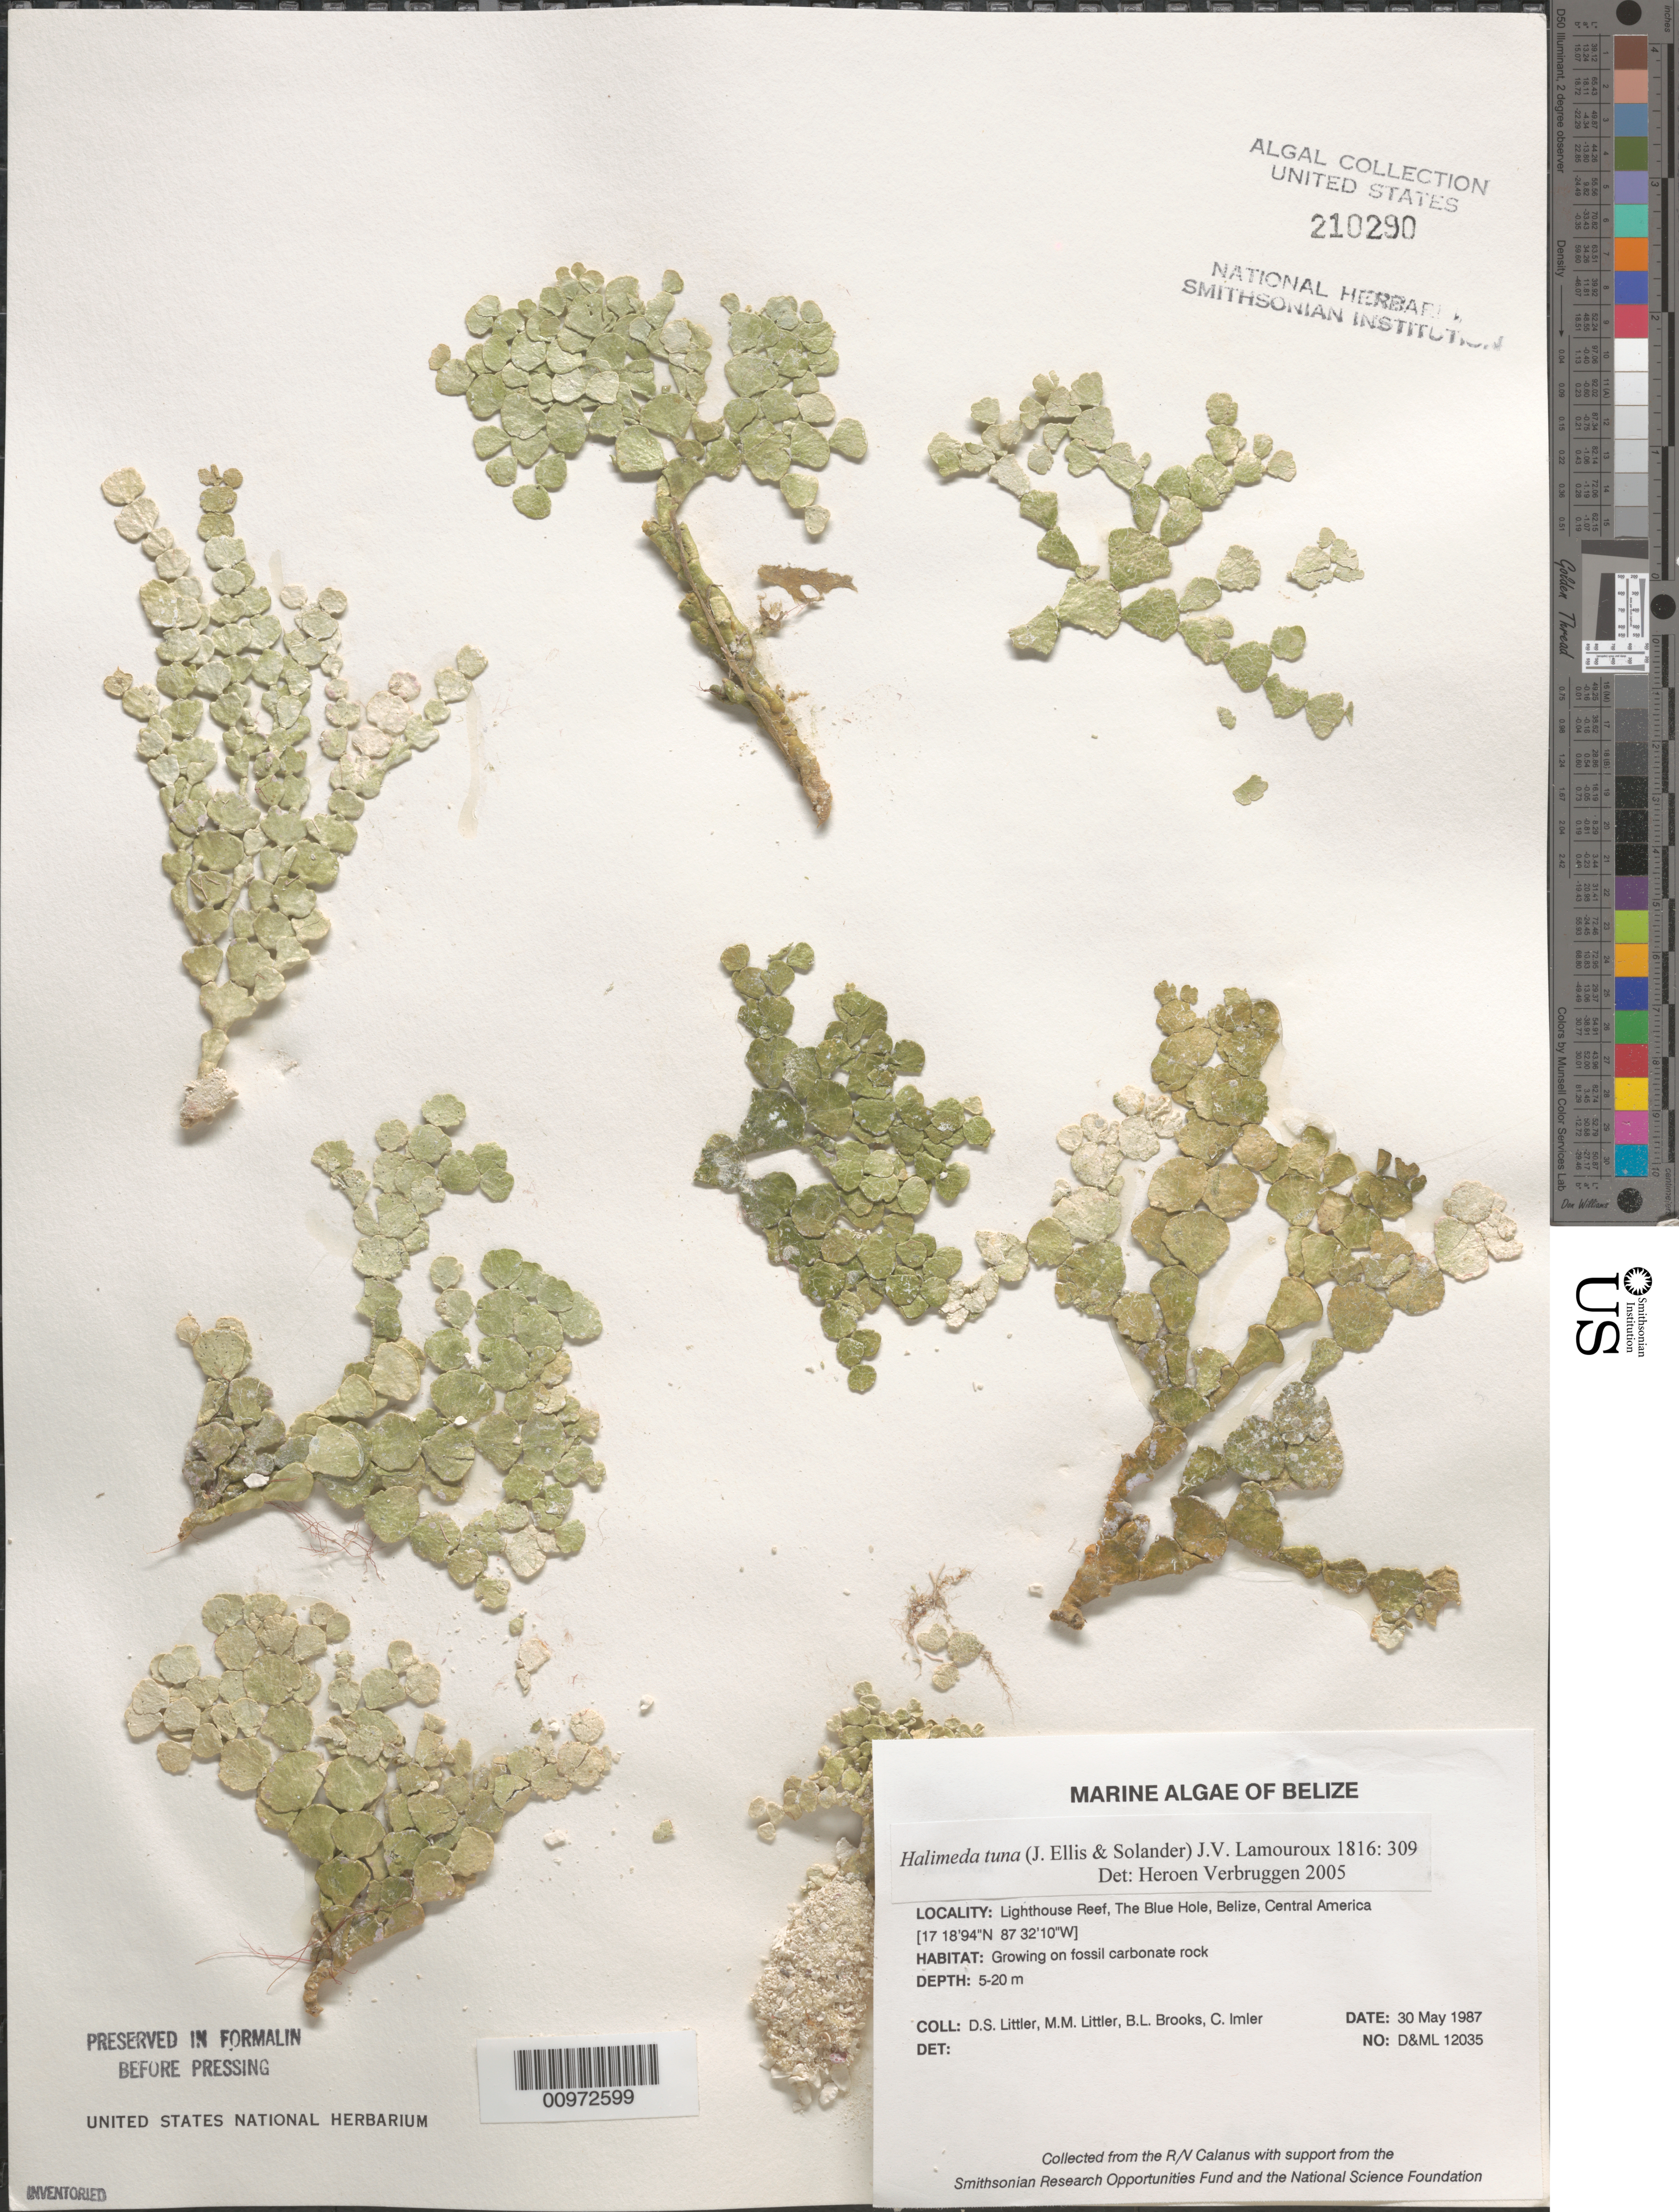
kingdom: Plantae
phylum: Chlorophyta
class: Ulvophyceae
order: Bryopsidales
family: Halimedaceae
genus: Halimeda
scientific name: Halimeda tuna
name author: (J. Ellis & Sol.) J.V.Lamouroux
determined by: Verbruggen, H.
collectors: D. S. Littler, M. M. Littler, B. Brooks & C. Imler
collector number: D&ML 12035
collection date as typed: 30 May 1987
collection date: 1987-05-30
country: Belize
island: Lighthouse Reef Atoll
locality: The Blue Hole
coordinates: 17 18'94"N, 87 32'10"W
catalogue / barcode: US 210290